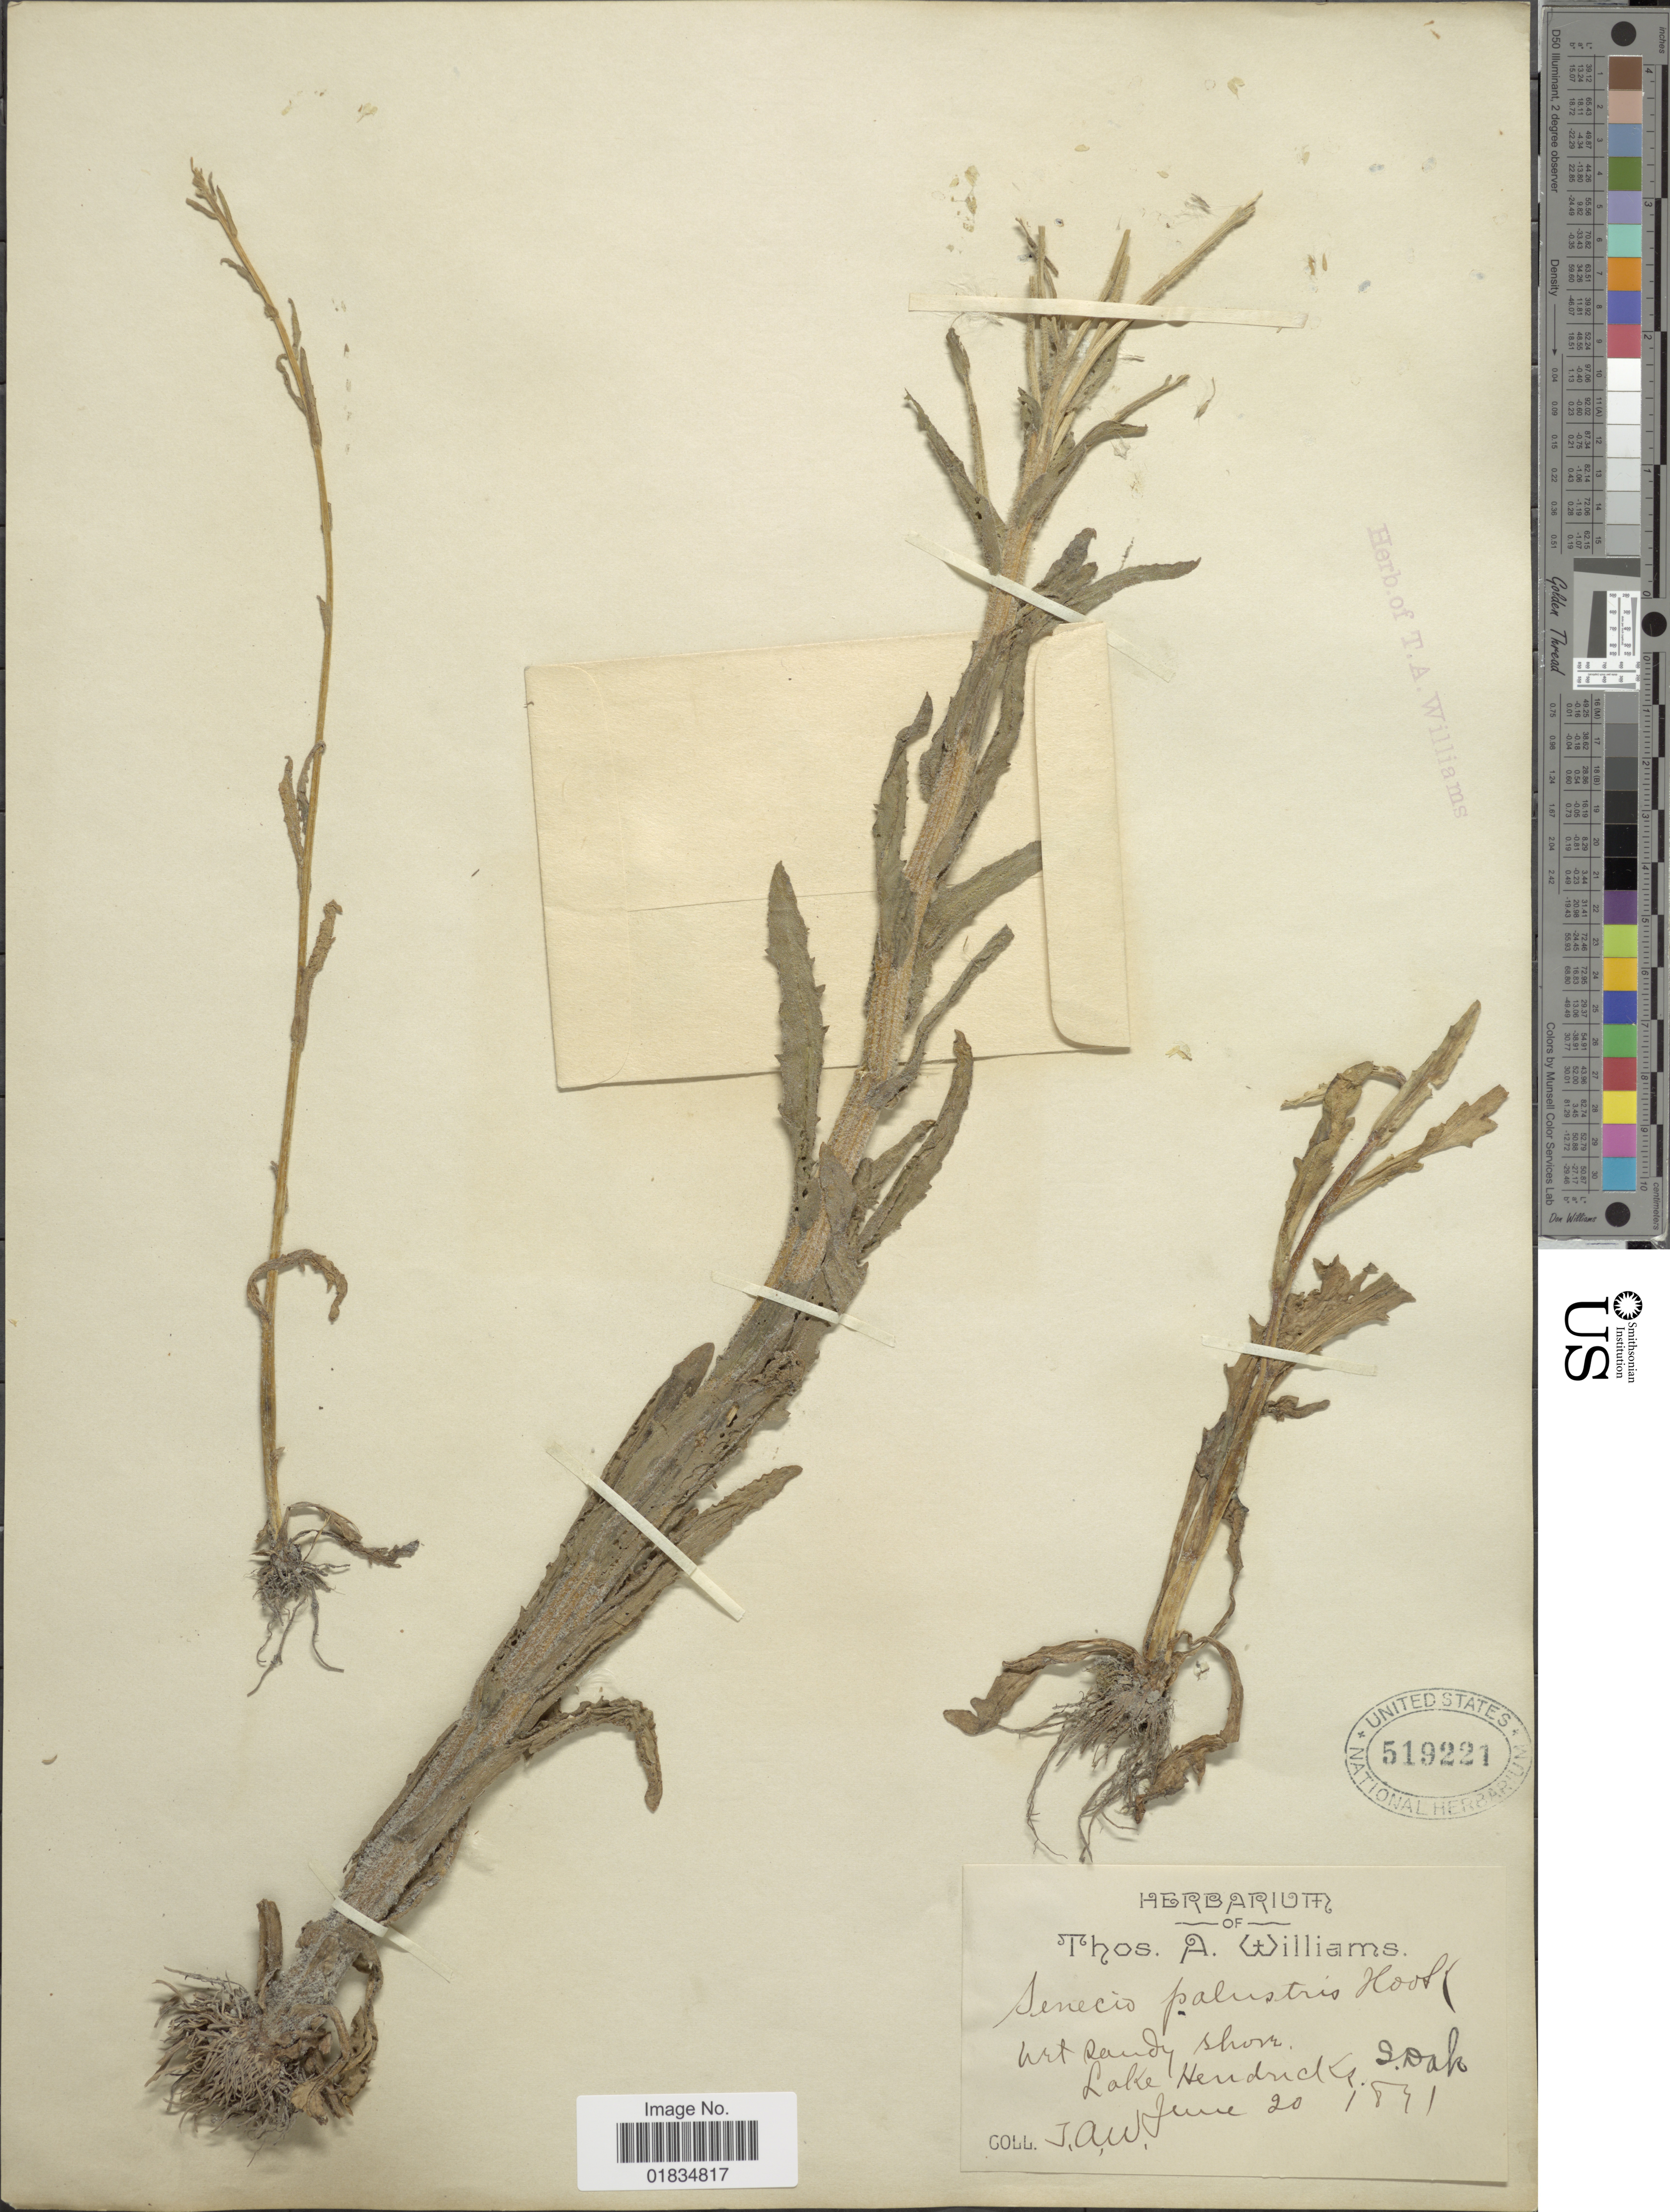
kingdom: Plantae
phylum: Tracheophyta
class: Magnoliopsida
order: Asterales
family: Asteraceae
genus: Tephroseris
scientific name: Tephroseris palustris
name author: (L.) Rchb.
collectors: T. A. Williams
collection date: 1841-06-20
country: United States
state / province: South Dakota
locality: Lake Hendricks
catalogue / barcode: US 519221